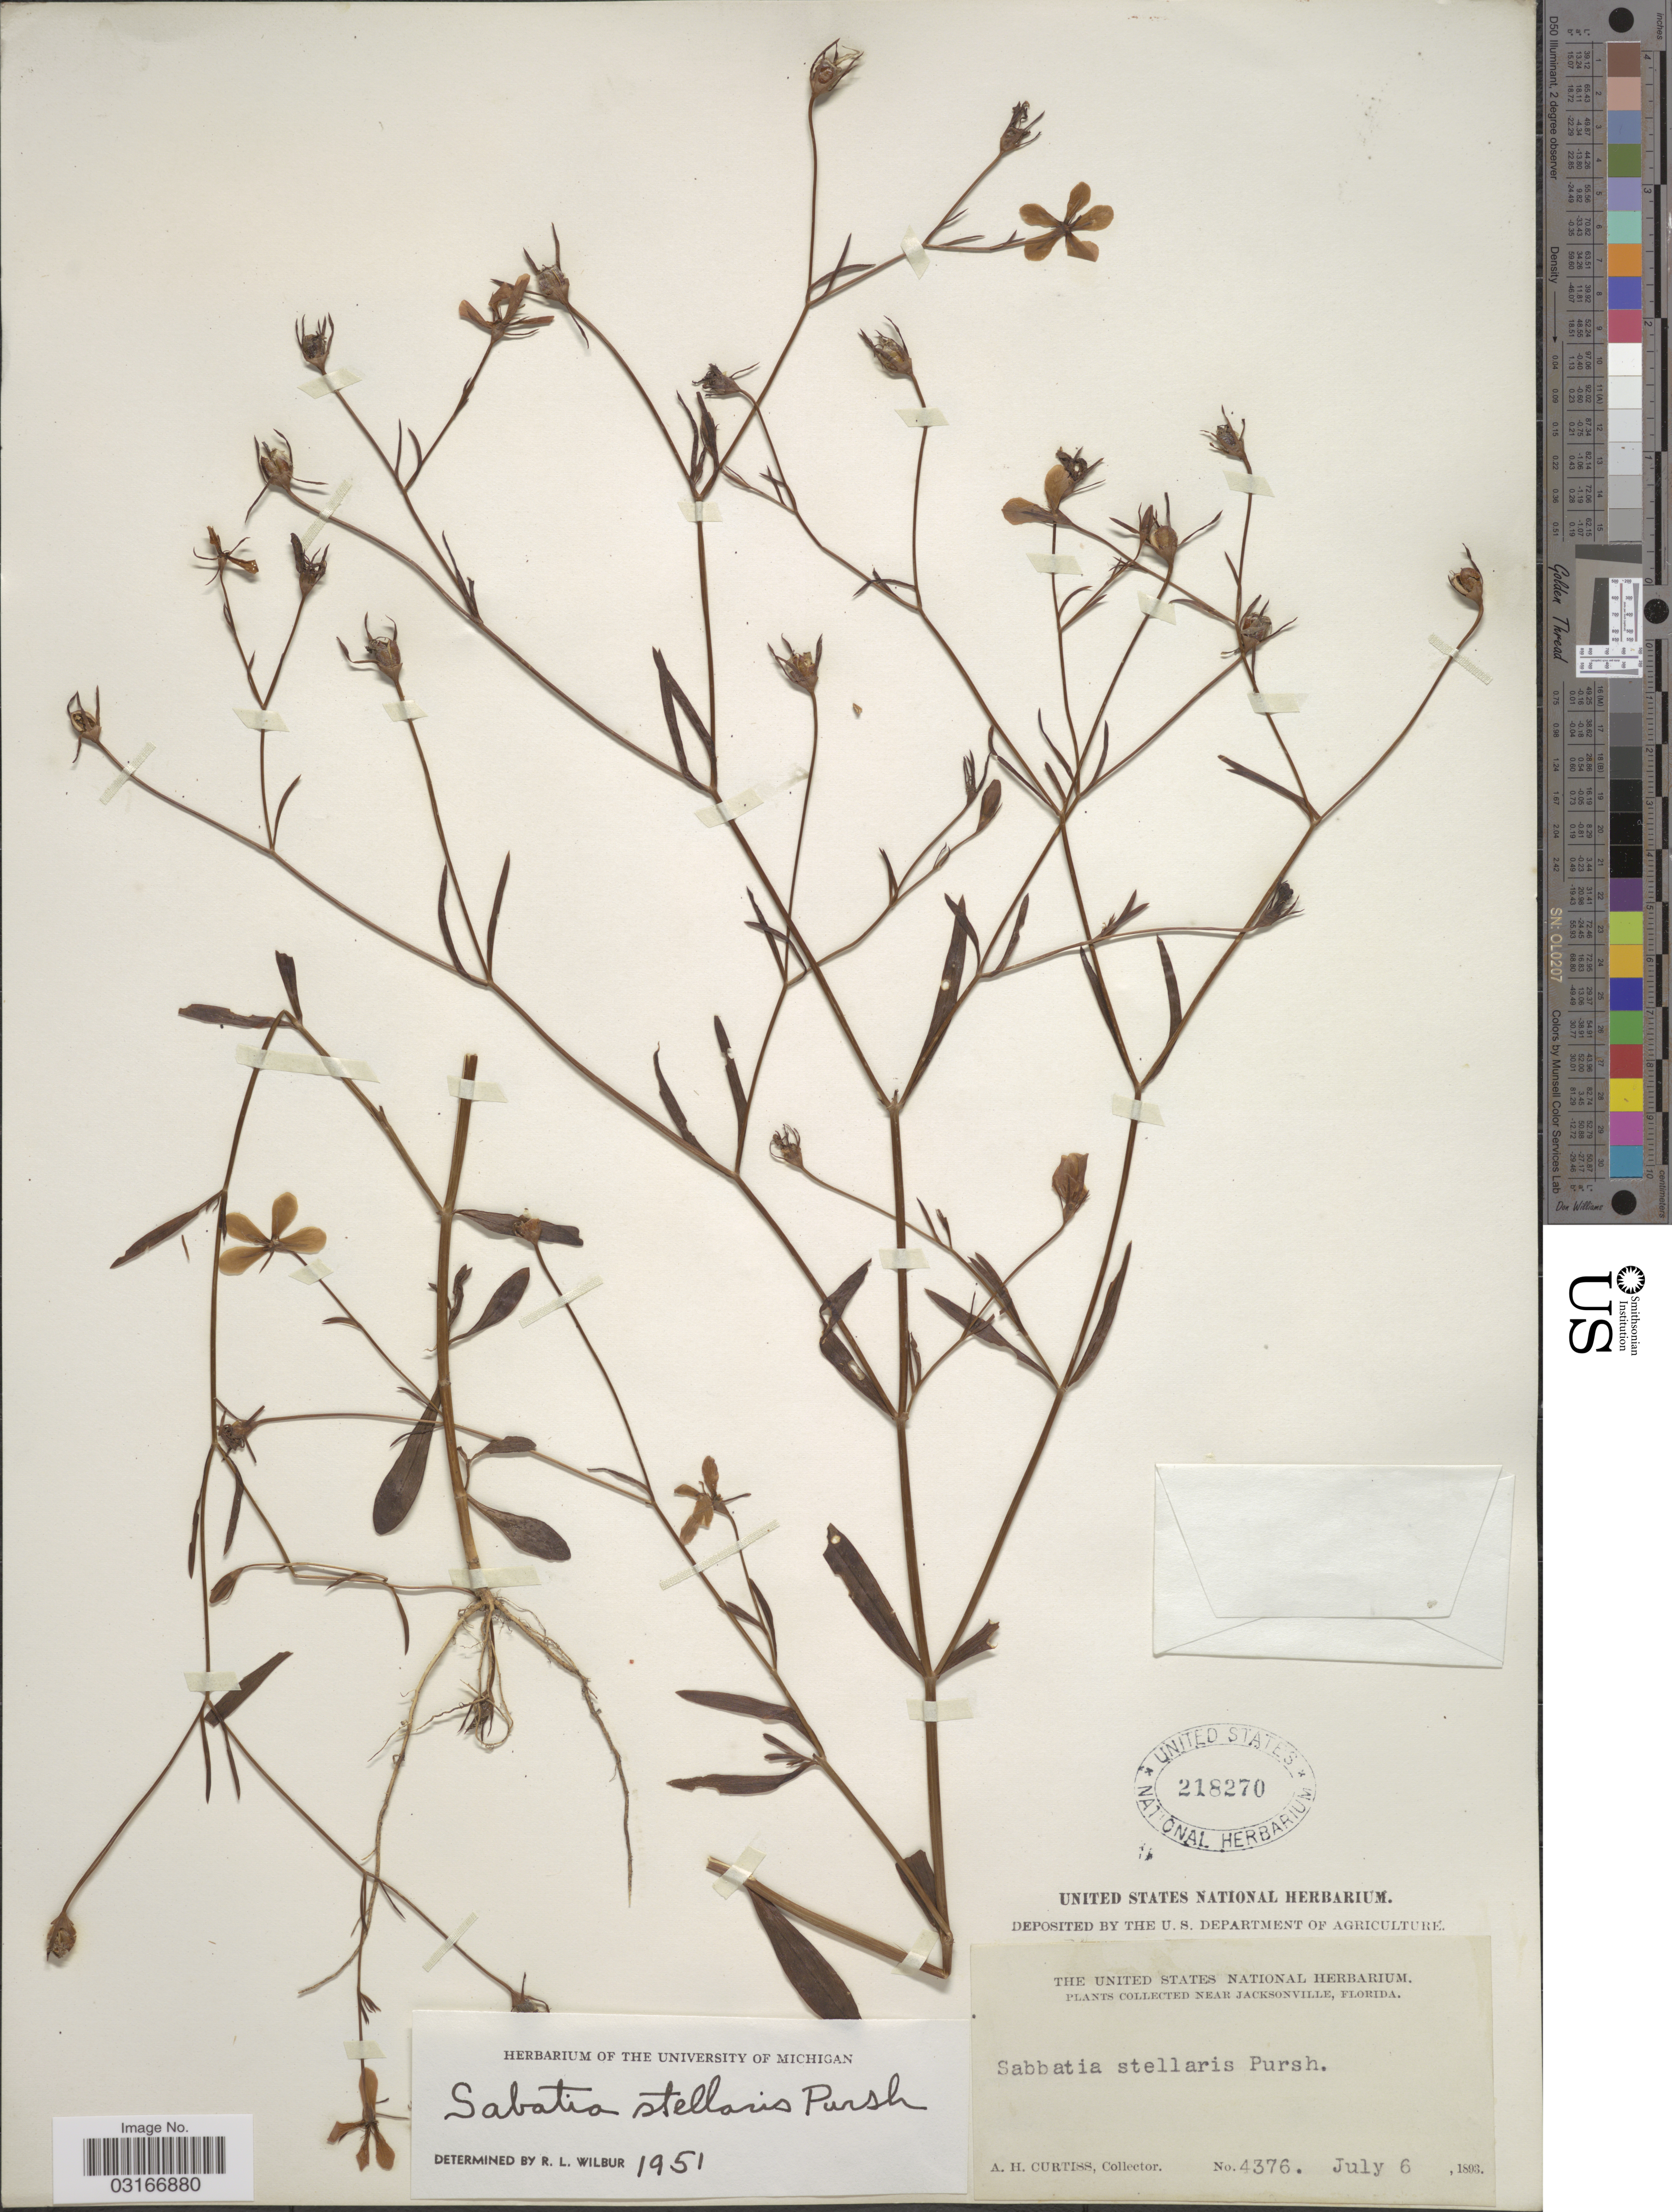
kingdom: Plantae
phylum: Tracheophyta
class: Magnoliopsida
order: Gentianales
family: Gentianaceae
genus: Sabatia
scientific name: Sabatia stellaris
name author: Pursh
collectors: A. H. Curtiss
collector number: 4376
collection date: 1893-07-06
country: United States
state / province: Florida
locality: Near Jacksonville.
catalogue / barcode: US 218270